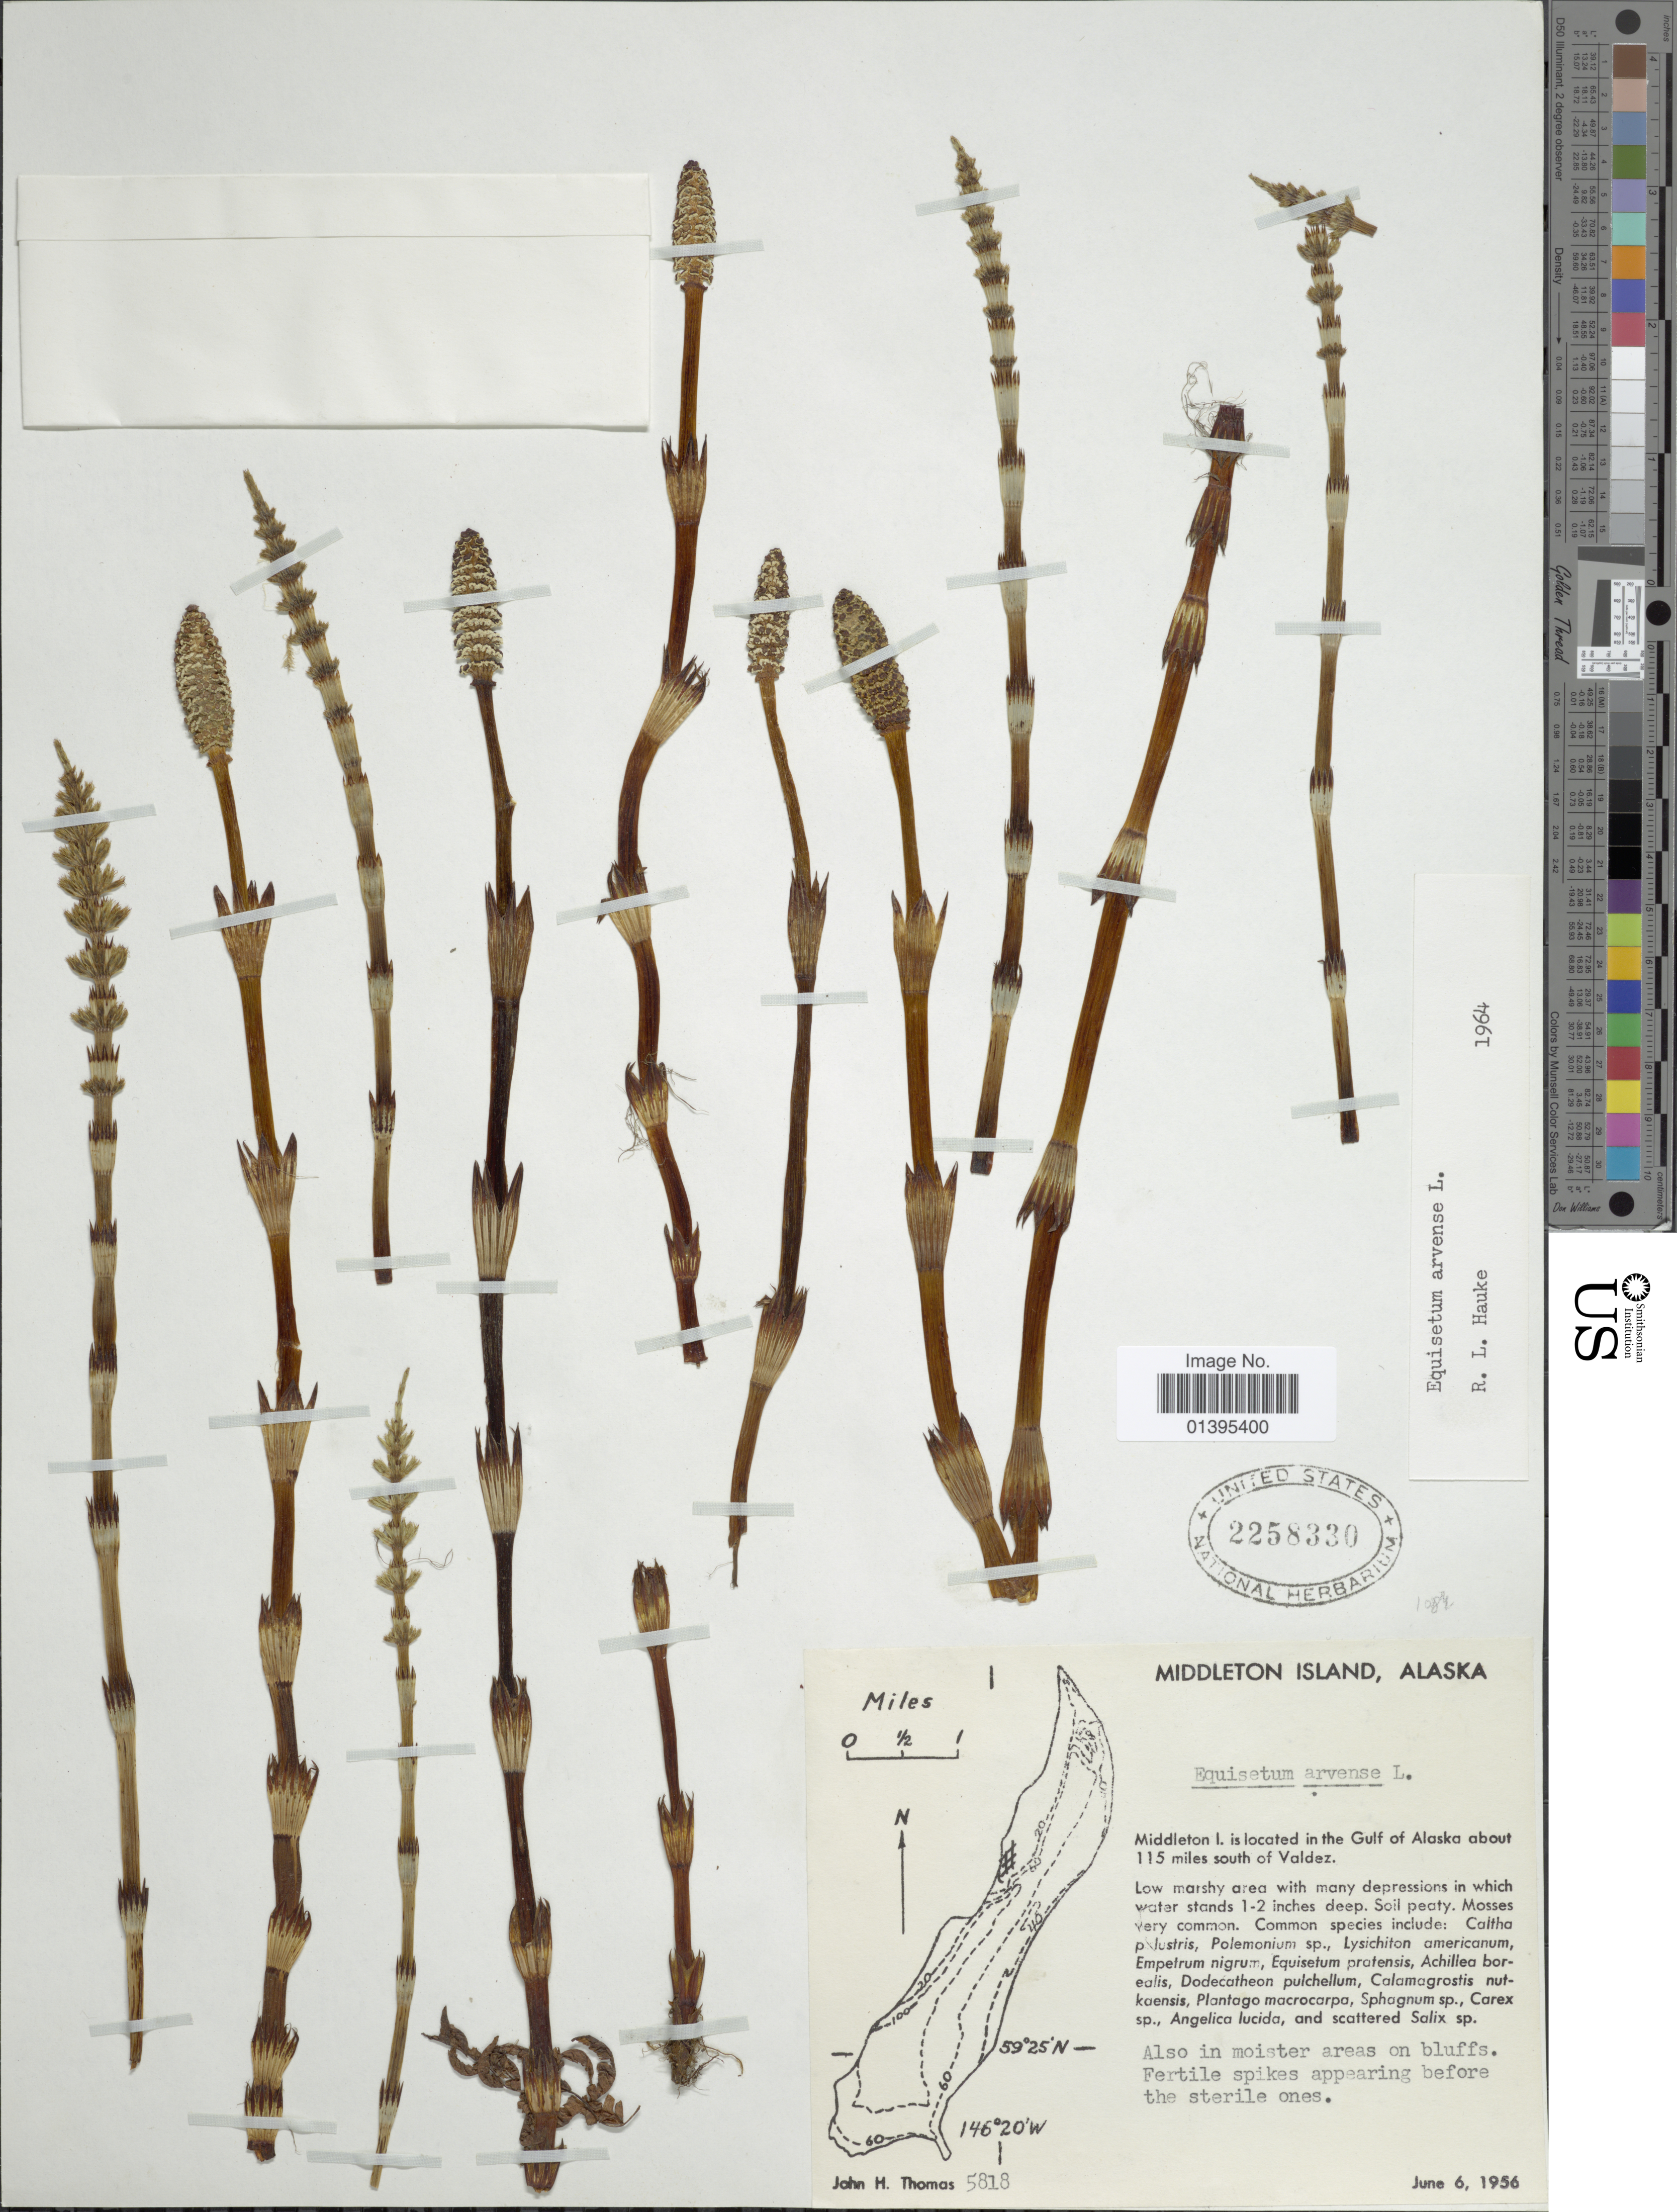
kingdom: Plantae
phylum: Tracheophyta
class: Polypodiopsida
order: Equisetales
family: Equisetaceae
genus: Equisetum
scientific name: Equisetum arvense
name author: L.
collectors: J. H. Thomas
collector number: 5818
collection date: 1956-06-06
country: United States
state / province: Alaska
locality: Middleton Island, Middleton I. is located in the Gulf of Alaska about 115 miles south of Valdez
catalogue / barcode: US 2258330